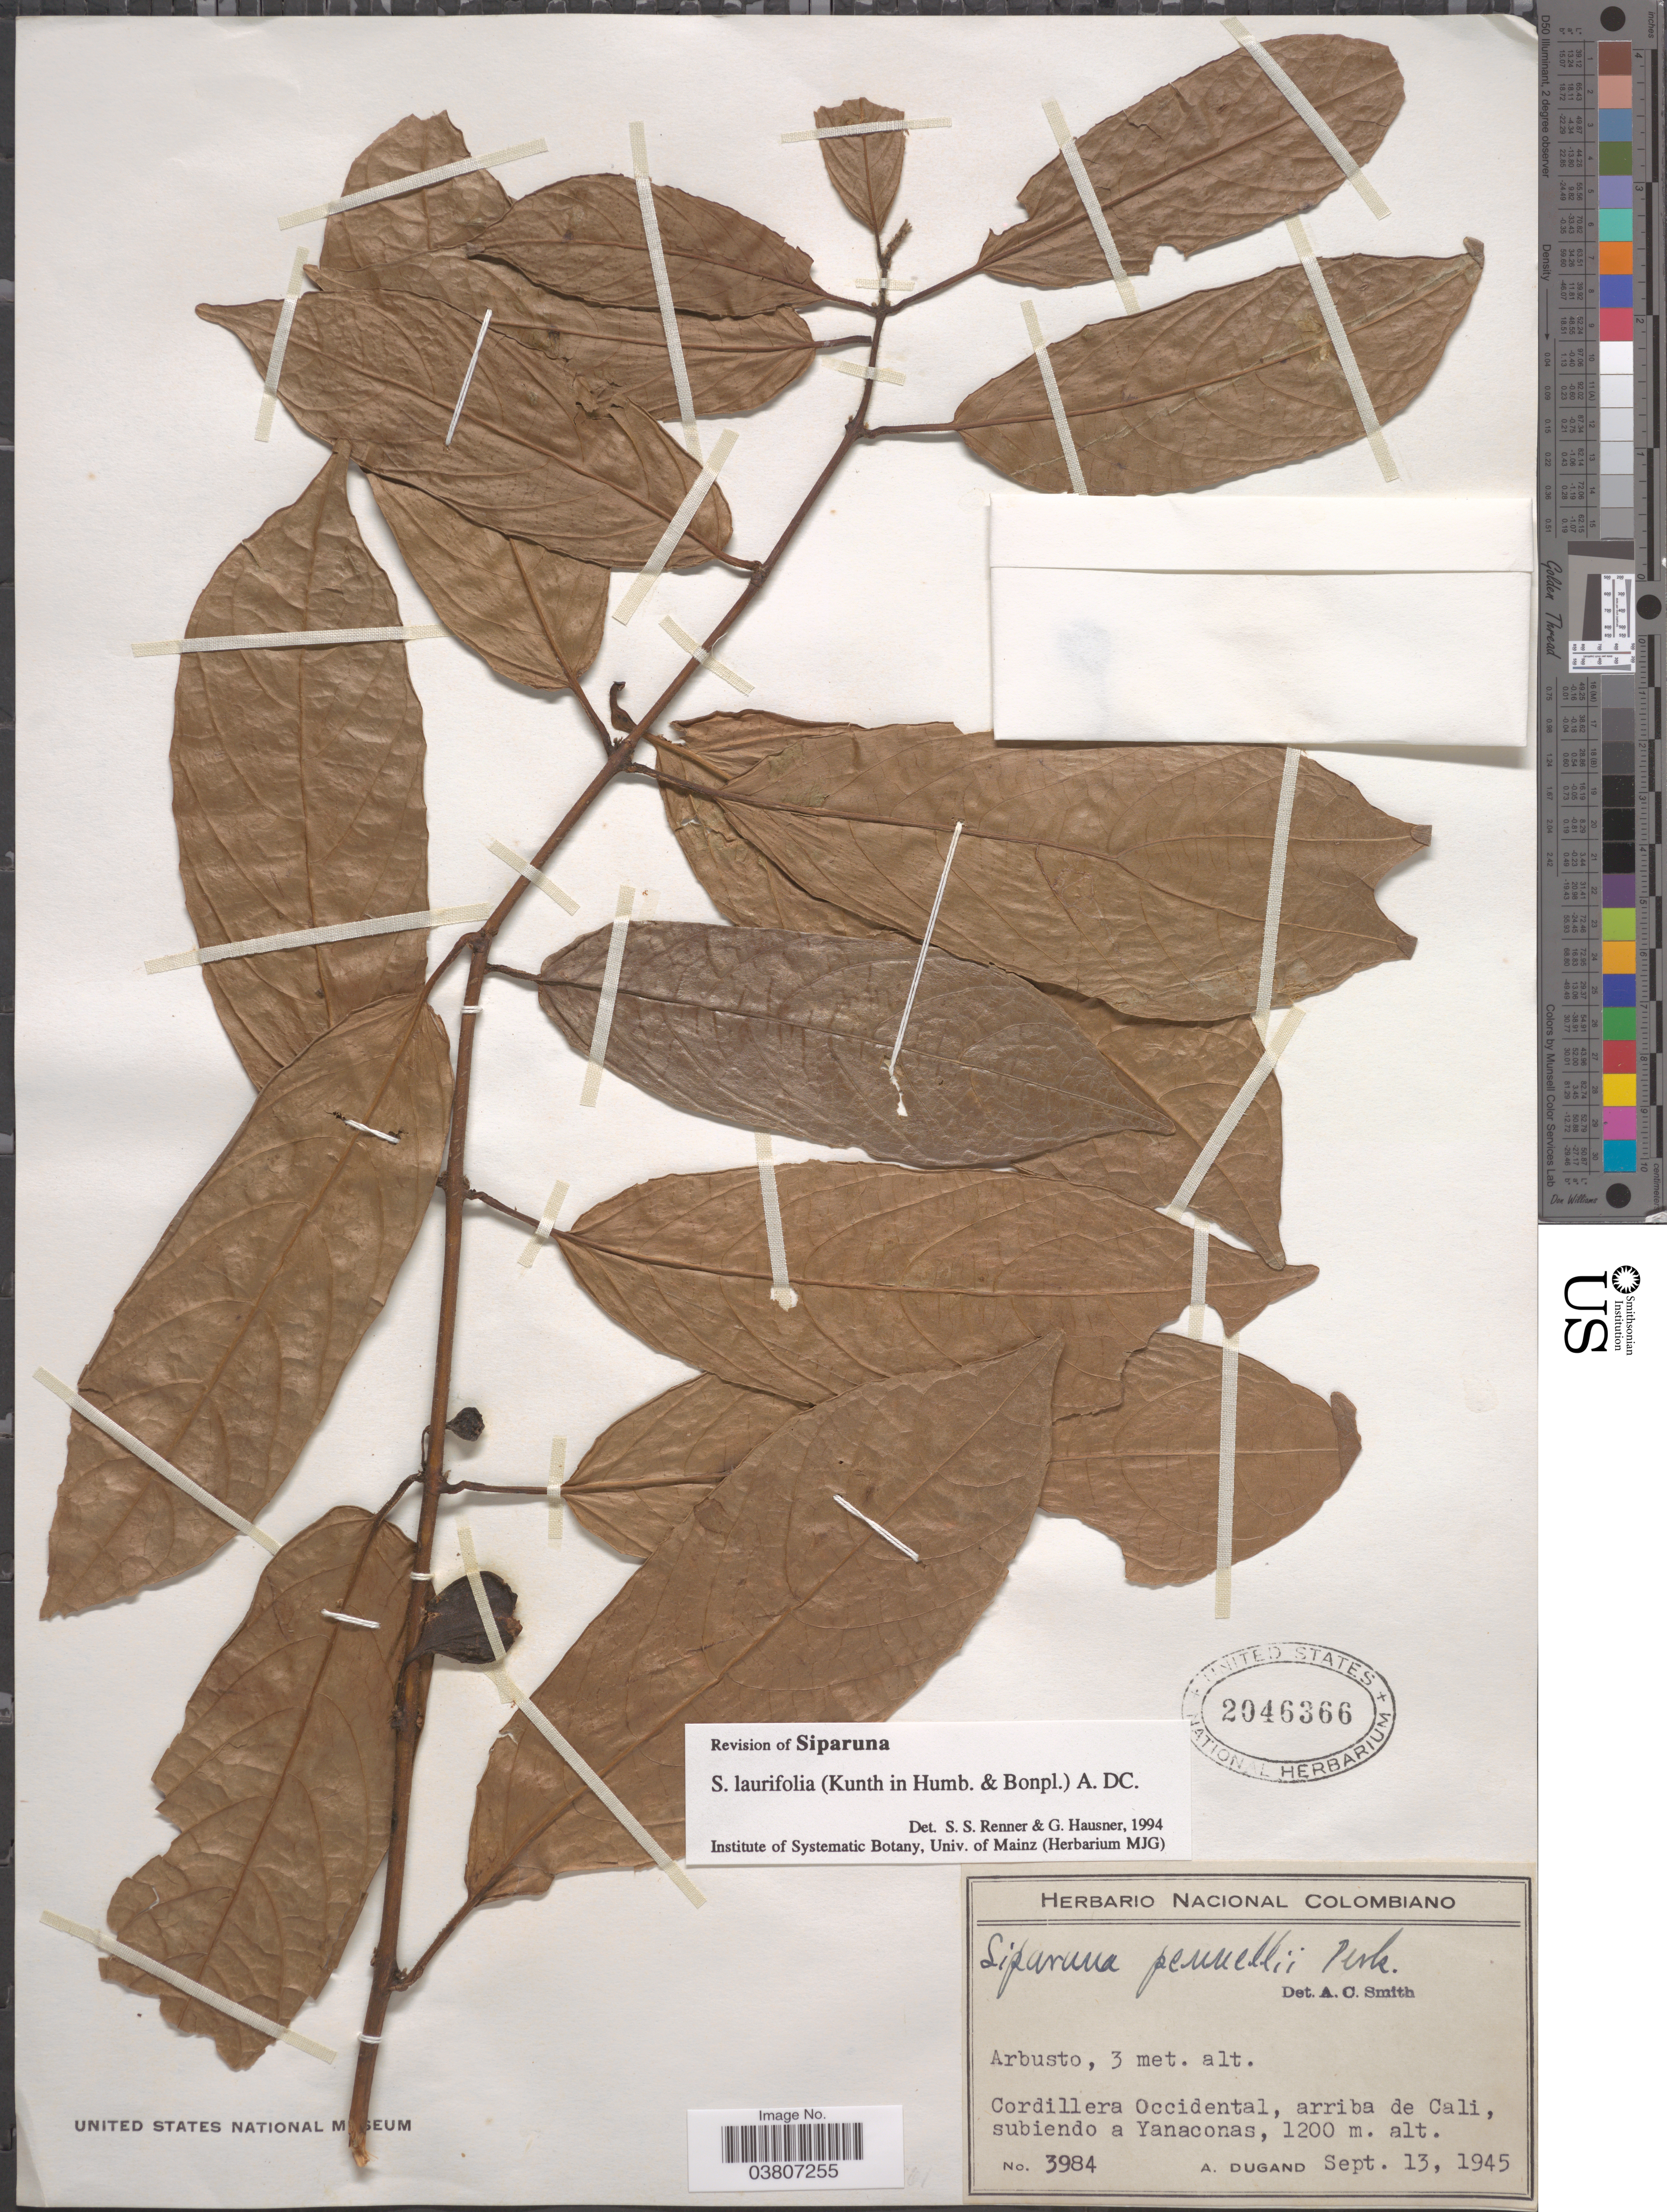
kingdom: Plantae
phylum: Tracheophyta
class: Magnoliopsida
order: Laurales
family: Siparunaceae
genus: Siparuna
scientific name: Siparuna laurifolia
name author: (Kunth) A. DC.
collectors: A. Dugand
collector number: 3984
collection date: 1945-09-13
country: Colombia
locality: Cordillera Occidental, arriba de Cali, subiendo a Yanaconas.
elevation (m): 1200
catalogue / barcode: US 2046366